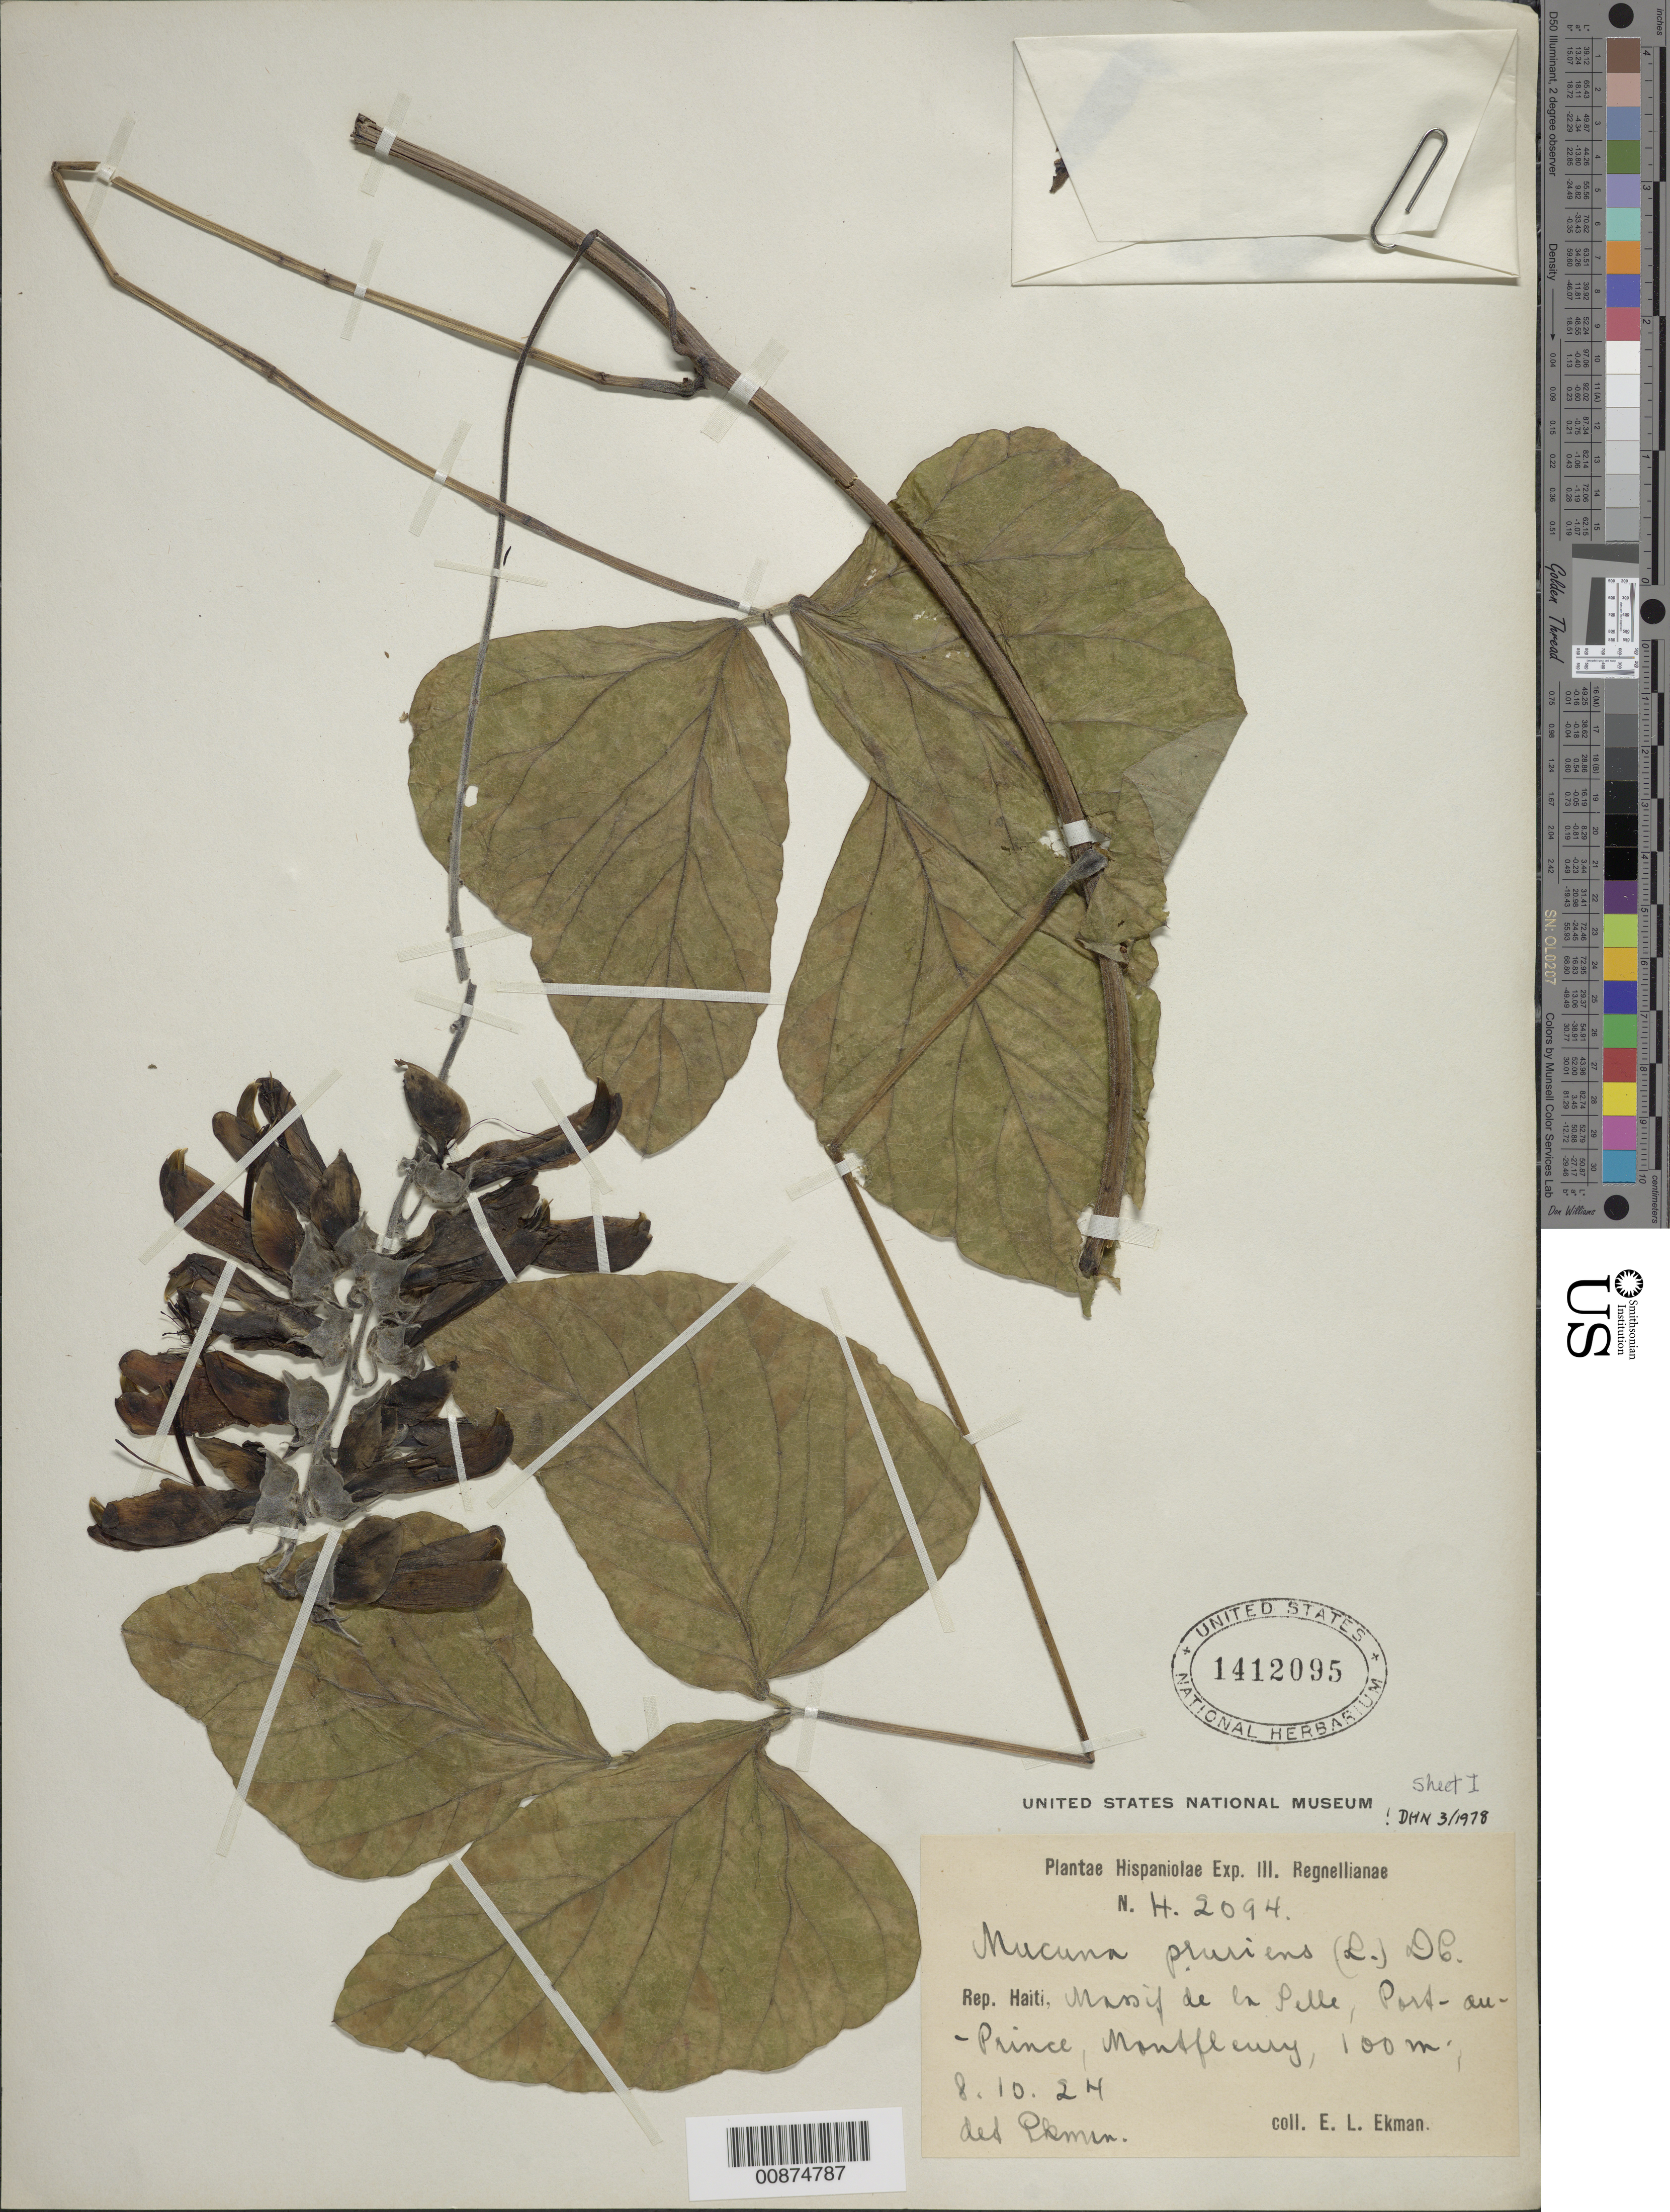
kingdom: Plantae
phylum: Tracheophyta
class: Magnoliopsida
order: Fabales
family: Fabaceae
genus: Mucuna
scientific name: Mucuna pruriens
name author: (L.) DC.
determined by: Nicolson, Dan H.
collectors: E. L. Ekman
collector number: H 2094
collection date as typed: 08 Oct 1924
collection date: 1924-10-08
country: Haiti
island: Hispaniola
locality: Massif de la Selle, Port-au-Prince, Montfleury.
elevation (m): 100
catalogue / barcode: US 1412095